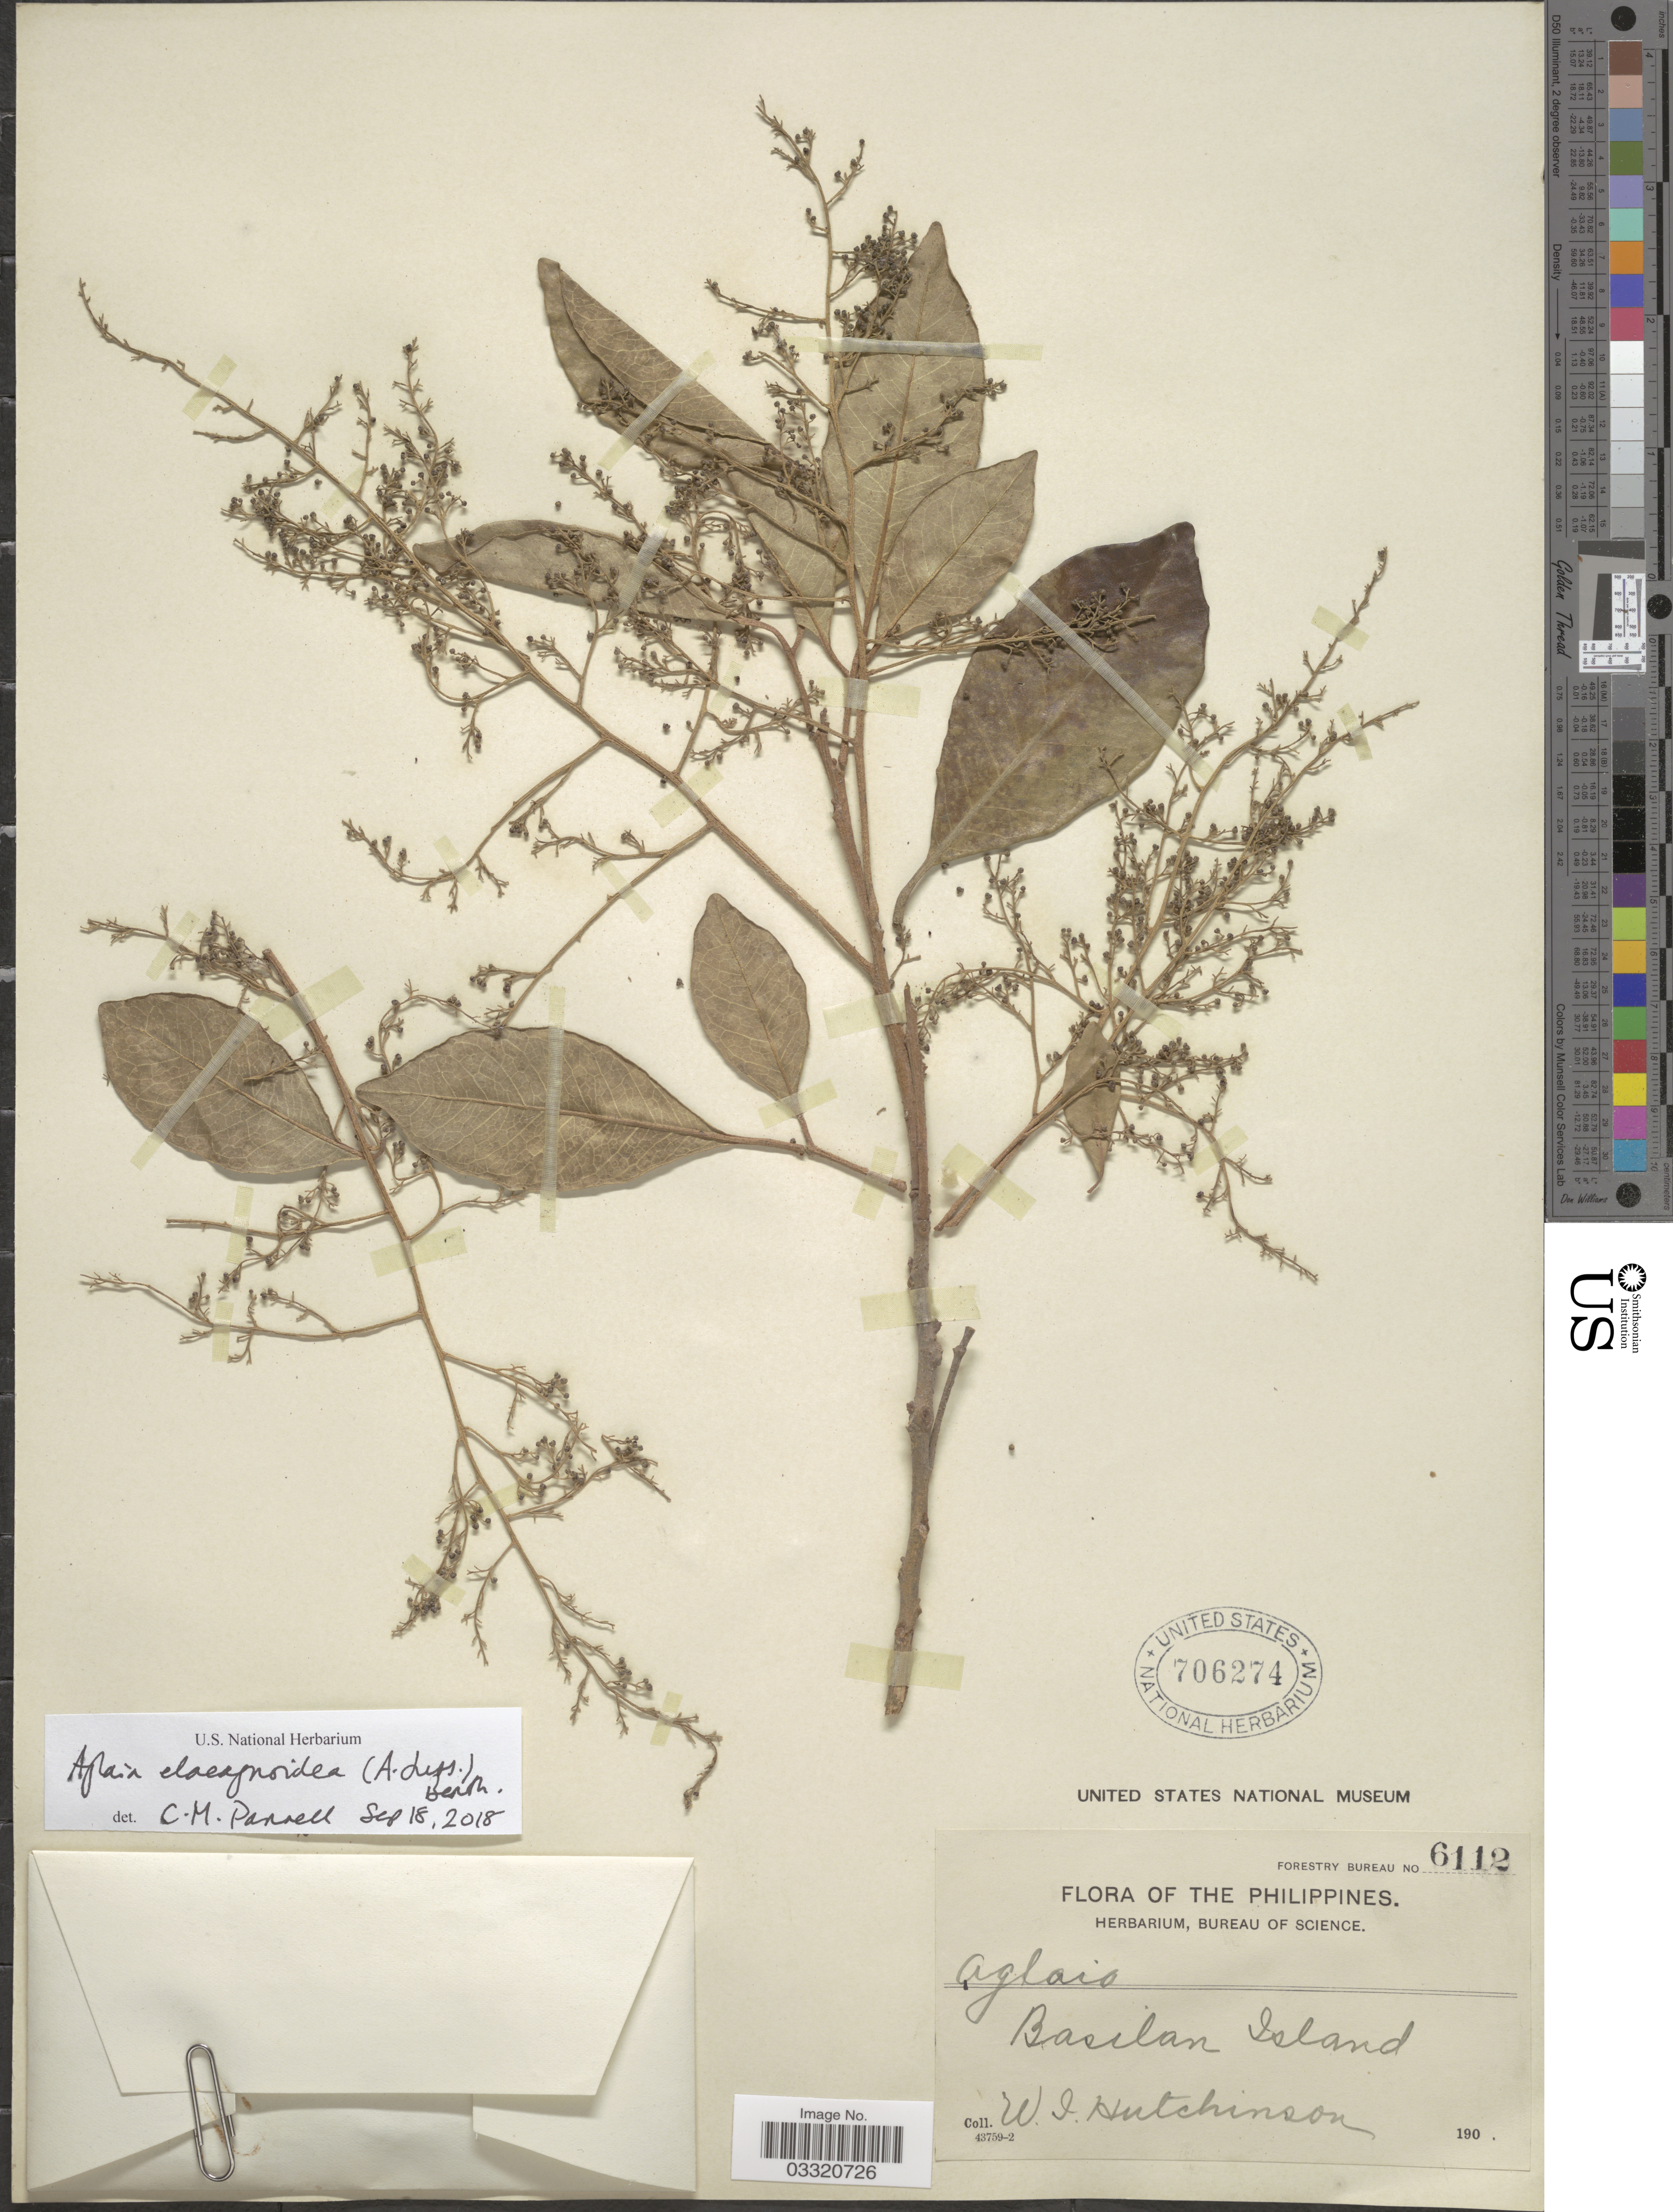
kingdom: Plantae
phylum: Tracheophyta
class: Magnoliopsida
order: Sapindales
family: Meliaceae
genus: Aglaia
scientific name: Aglaia elaeagnoidea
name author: (A. Juss.) Benth.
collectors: W. I. Hutchinson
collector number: Forestry Bureau 6112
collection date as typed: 190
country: Philippines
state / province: Muslim Mindanao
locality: Basilan Island.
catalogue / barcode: US 706274